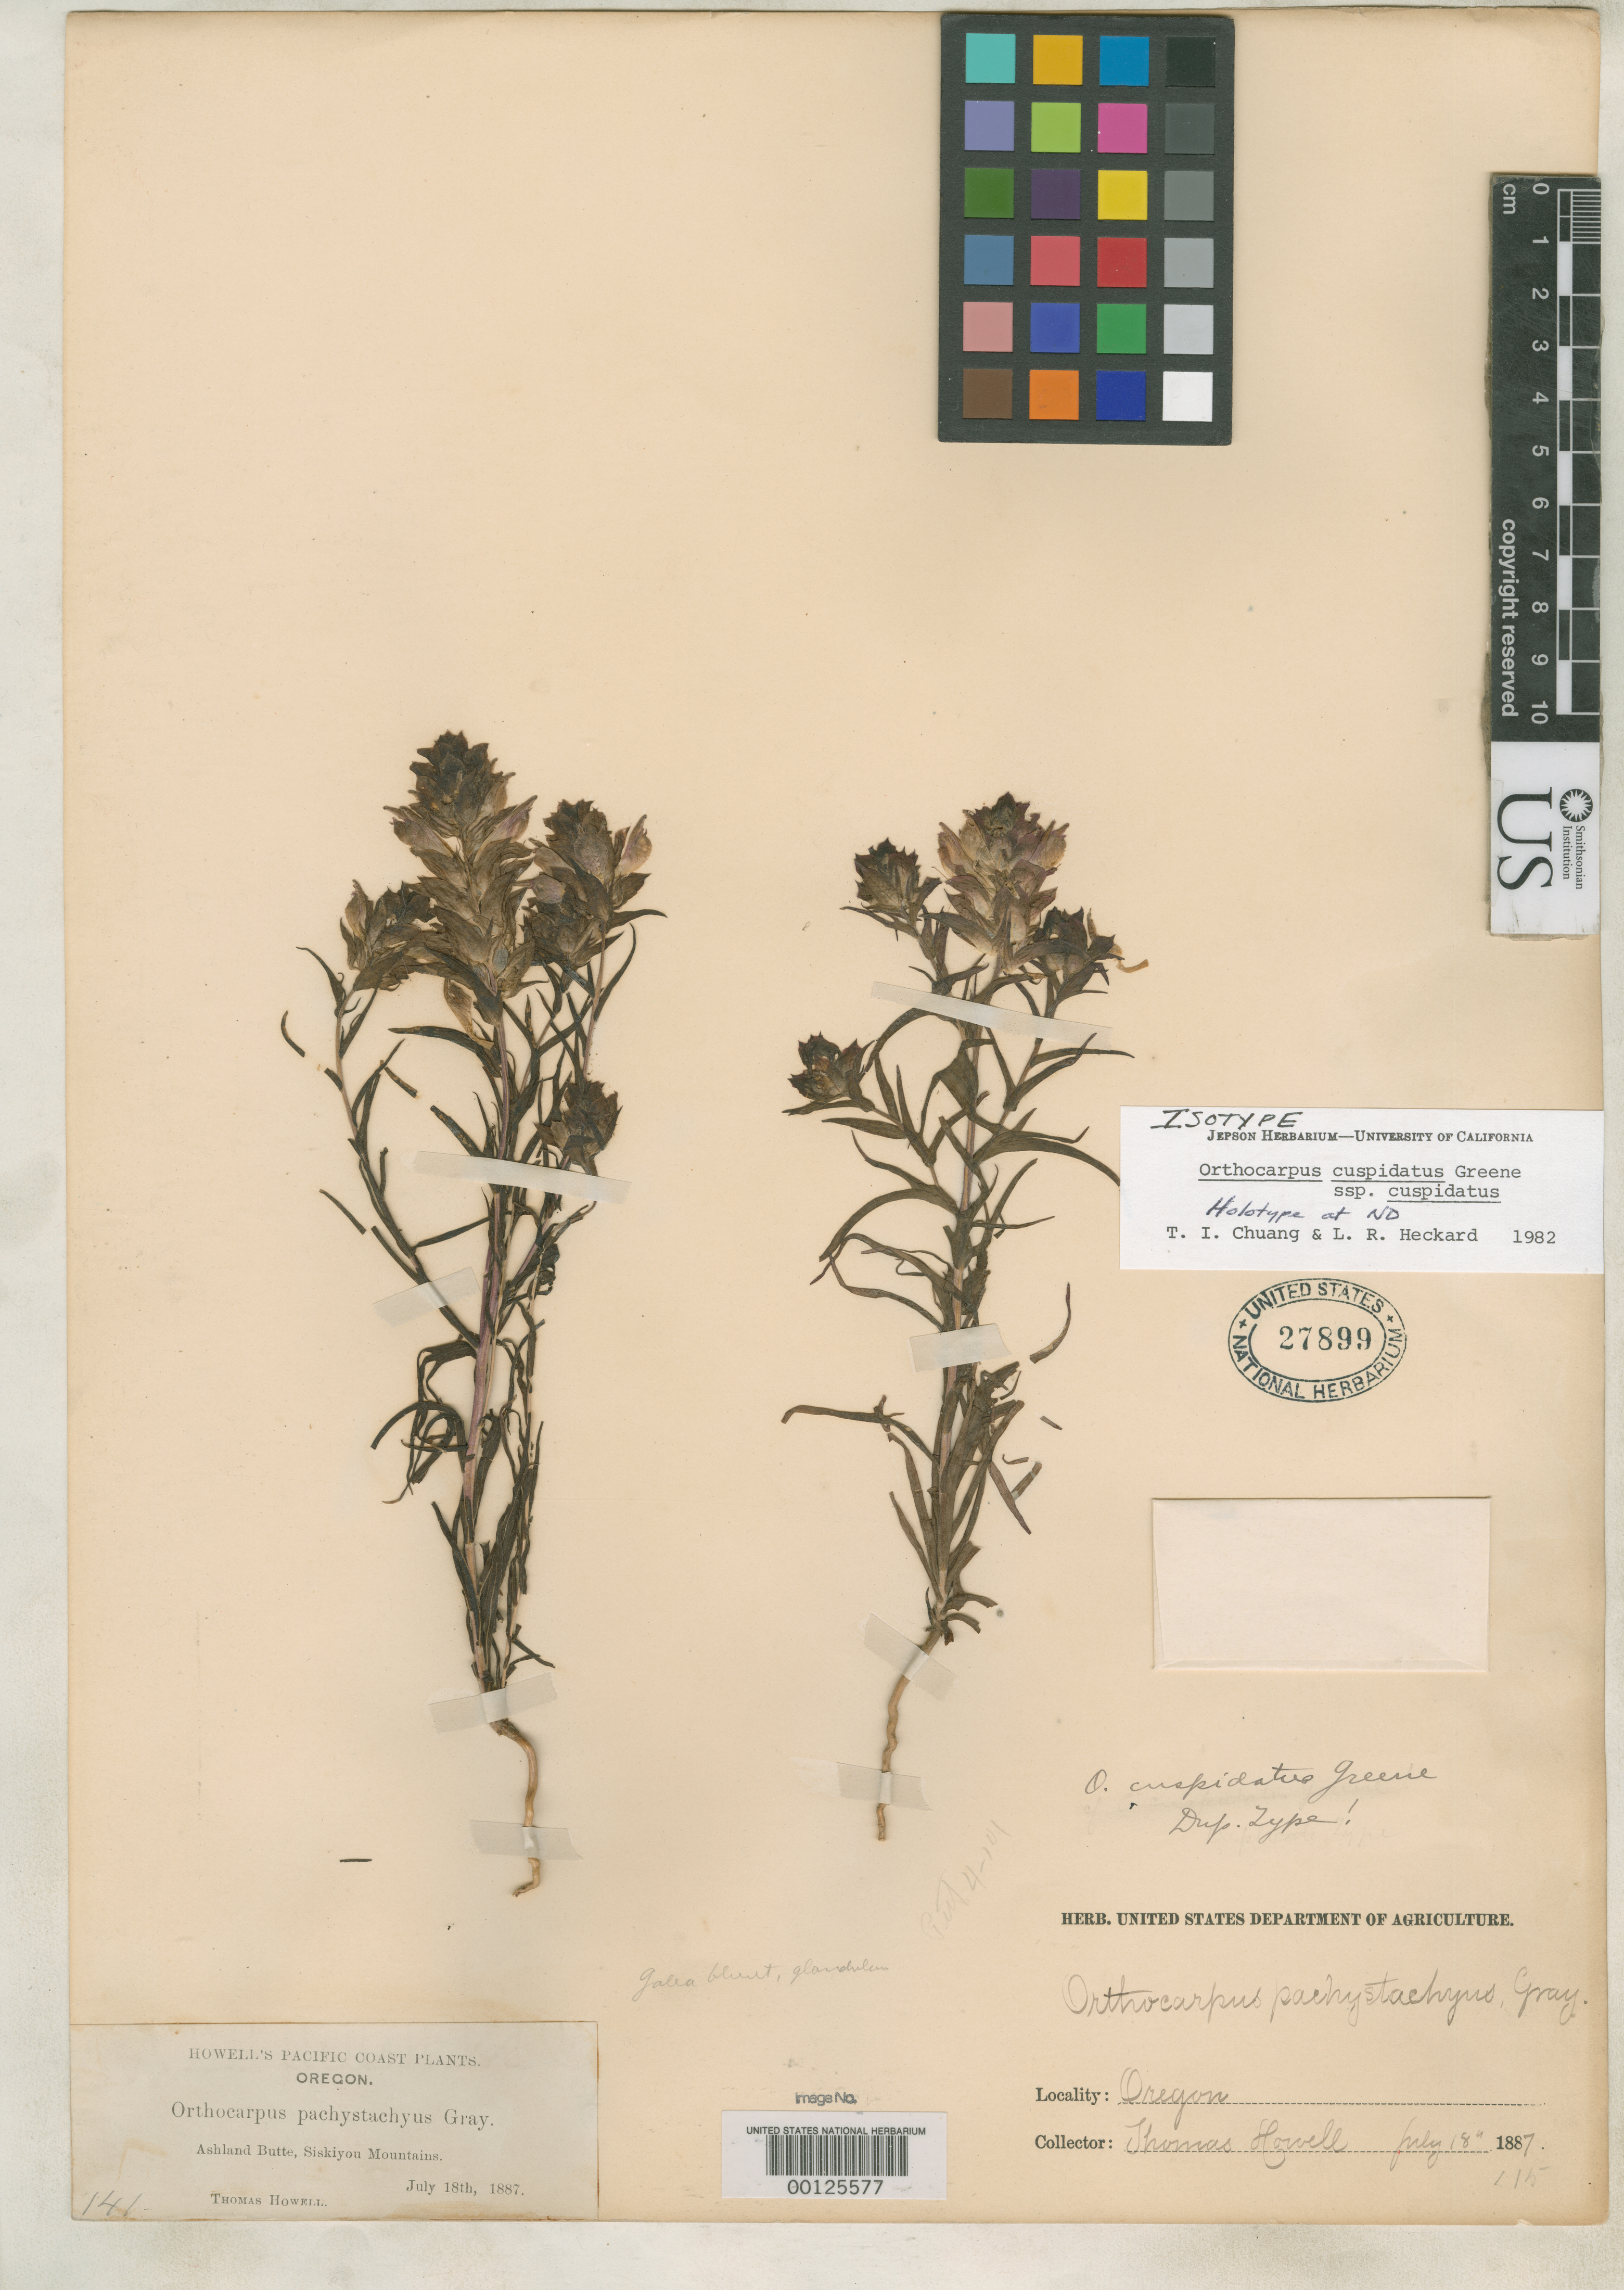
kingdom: Plantae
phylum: Tracheophyta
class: Magnoliopsida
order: Lamiales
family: Orobanchaceae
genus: Orthocarpus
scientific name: Orthocarpus cuspidatus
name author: Greene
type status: Isotype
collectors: T. J. Howell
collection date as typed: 18 Jul 1887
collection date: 1887-07-18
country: United States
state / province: Oregon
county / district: Josephine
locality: Siskiyou Mts.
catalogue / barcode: US 27899